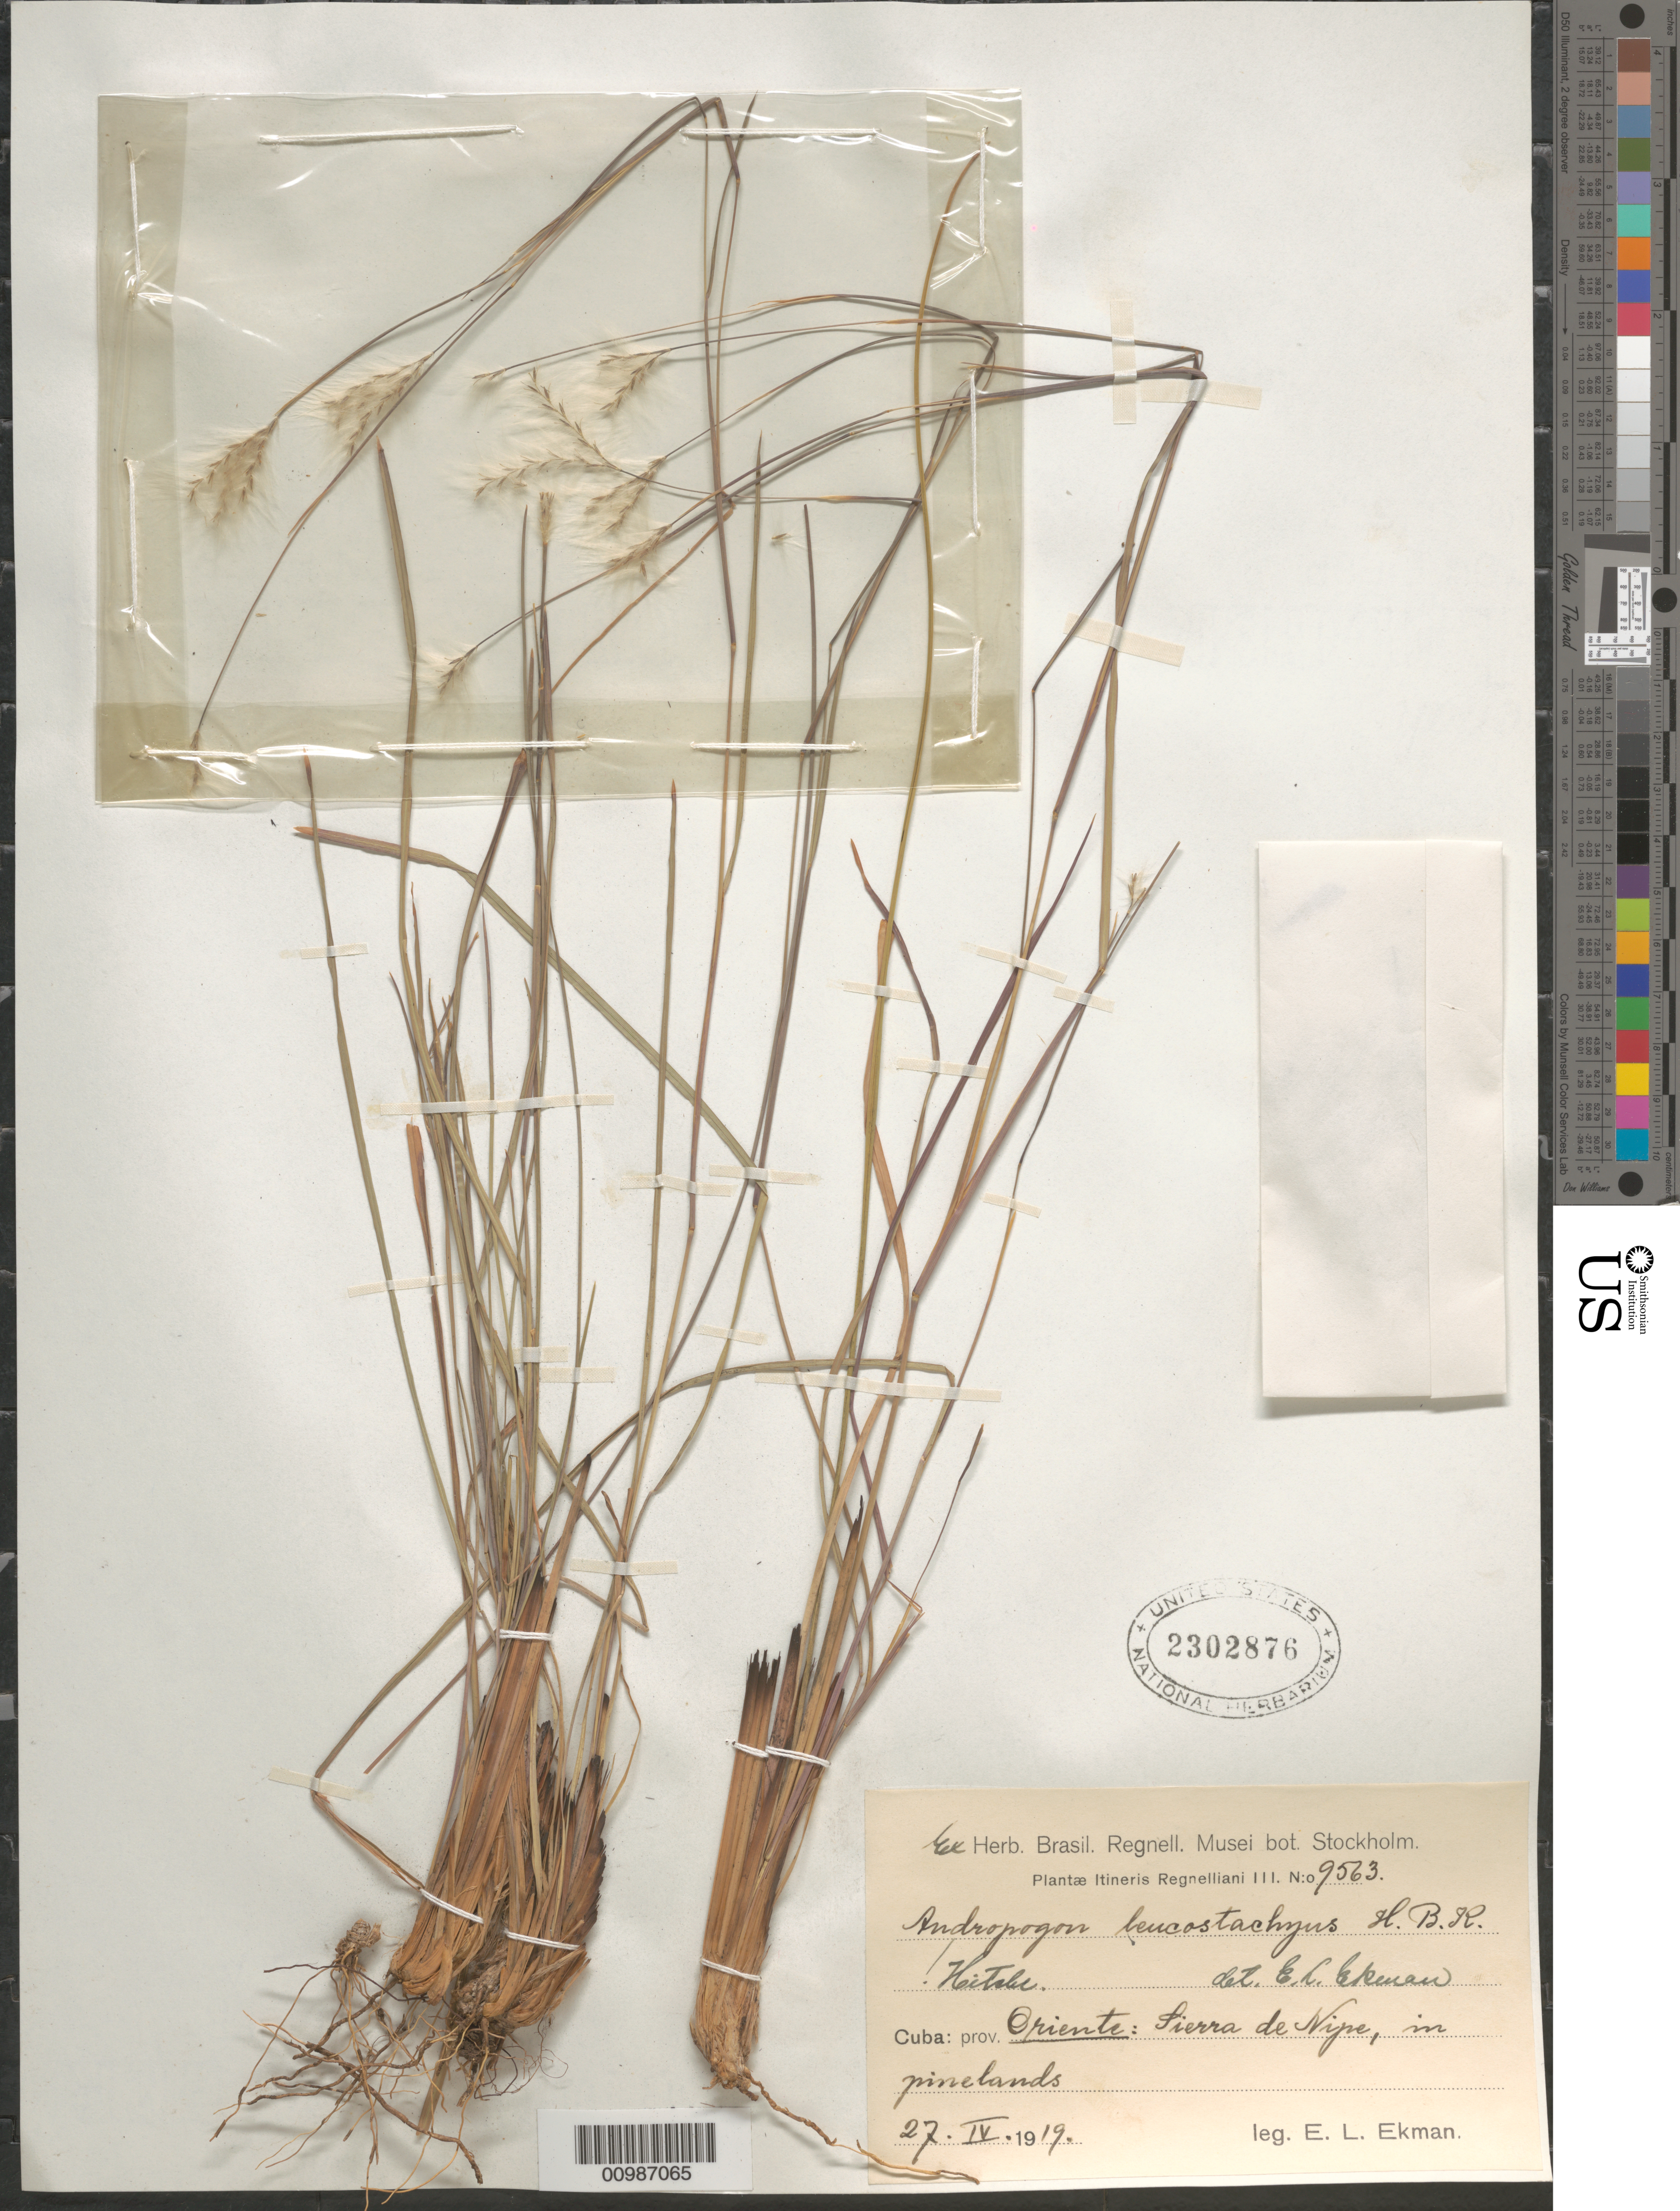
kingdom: Plantae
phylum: Tracheophyta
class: Liliopsida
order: Poales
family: Poaceae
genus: Andropogon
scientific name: Andropogon leucostachyus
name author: Kunth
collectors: E. L. Ekman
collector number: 9563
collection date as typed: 27 Apr 1919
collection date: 1919-04-27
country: Cuba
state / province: Holguín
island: Cuba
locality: Sierra de Nipe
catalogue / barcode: US 2302876